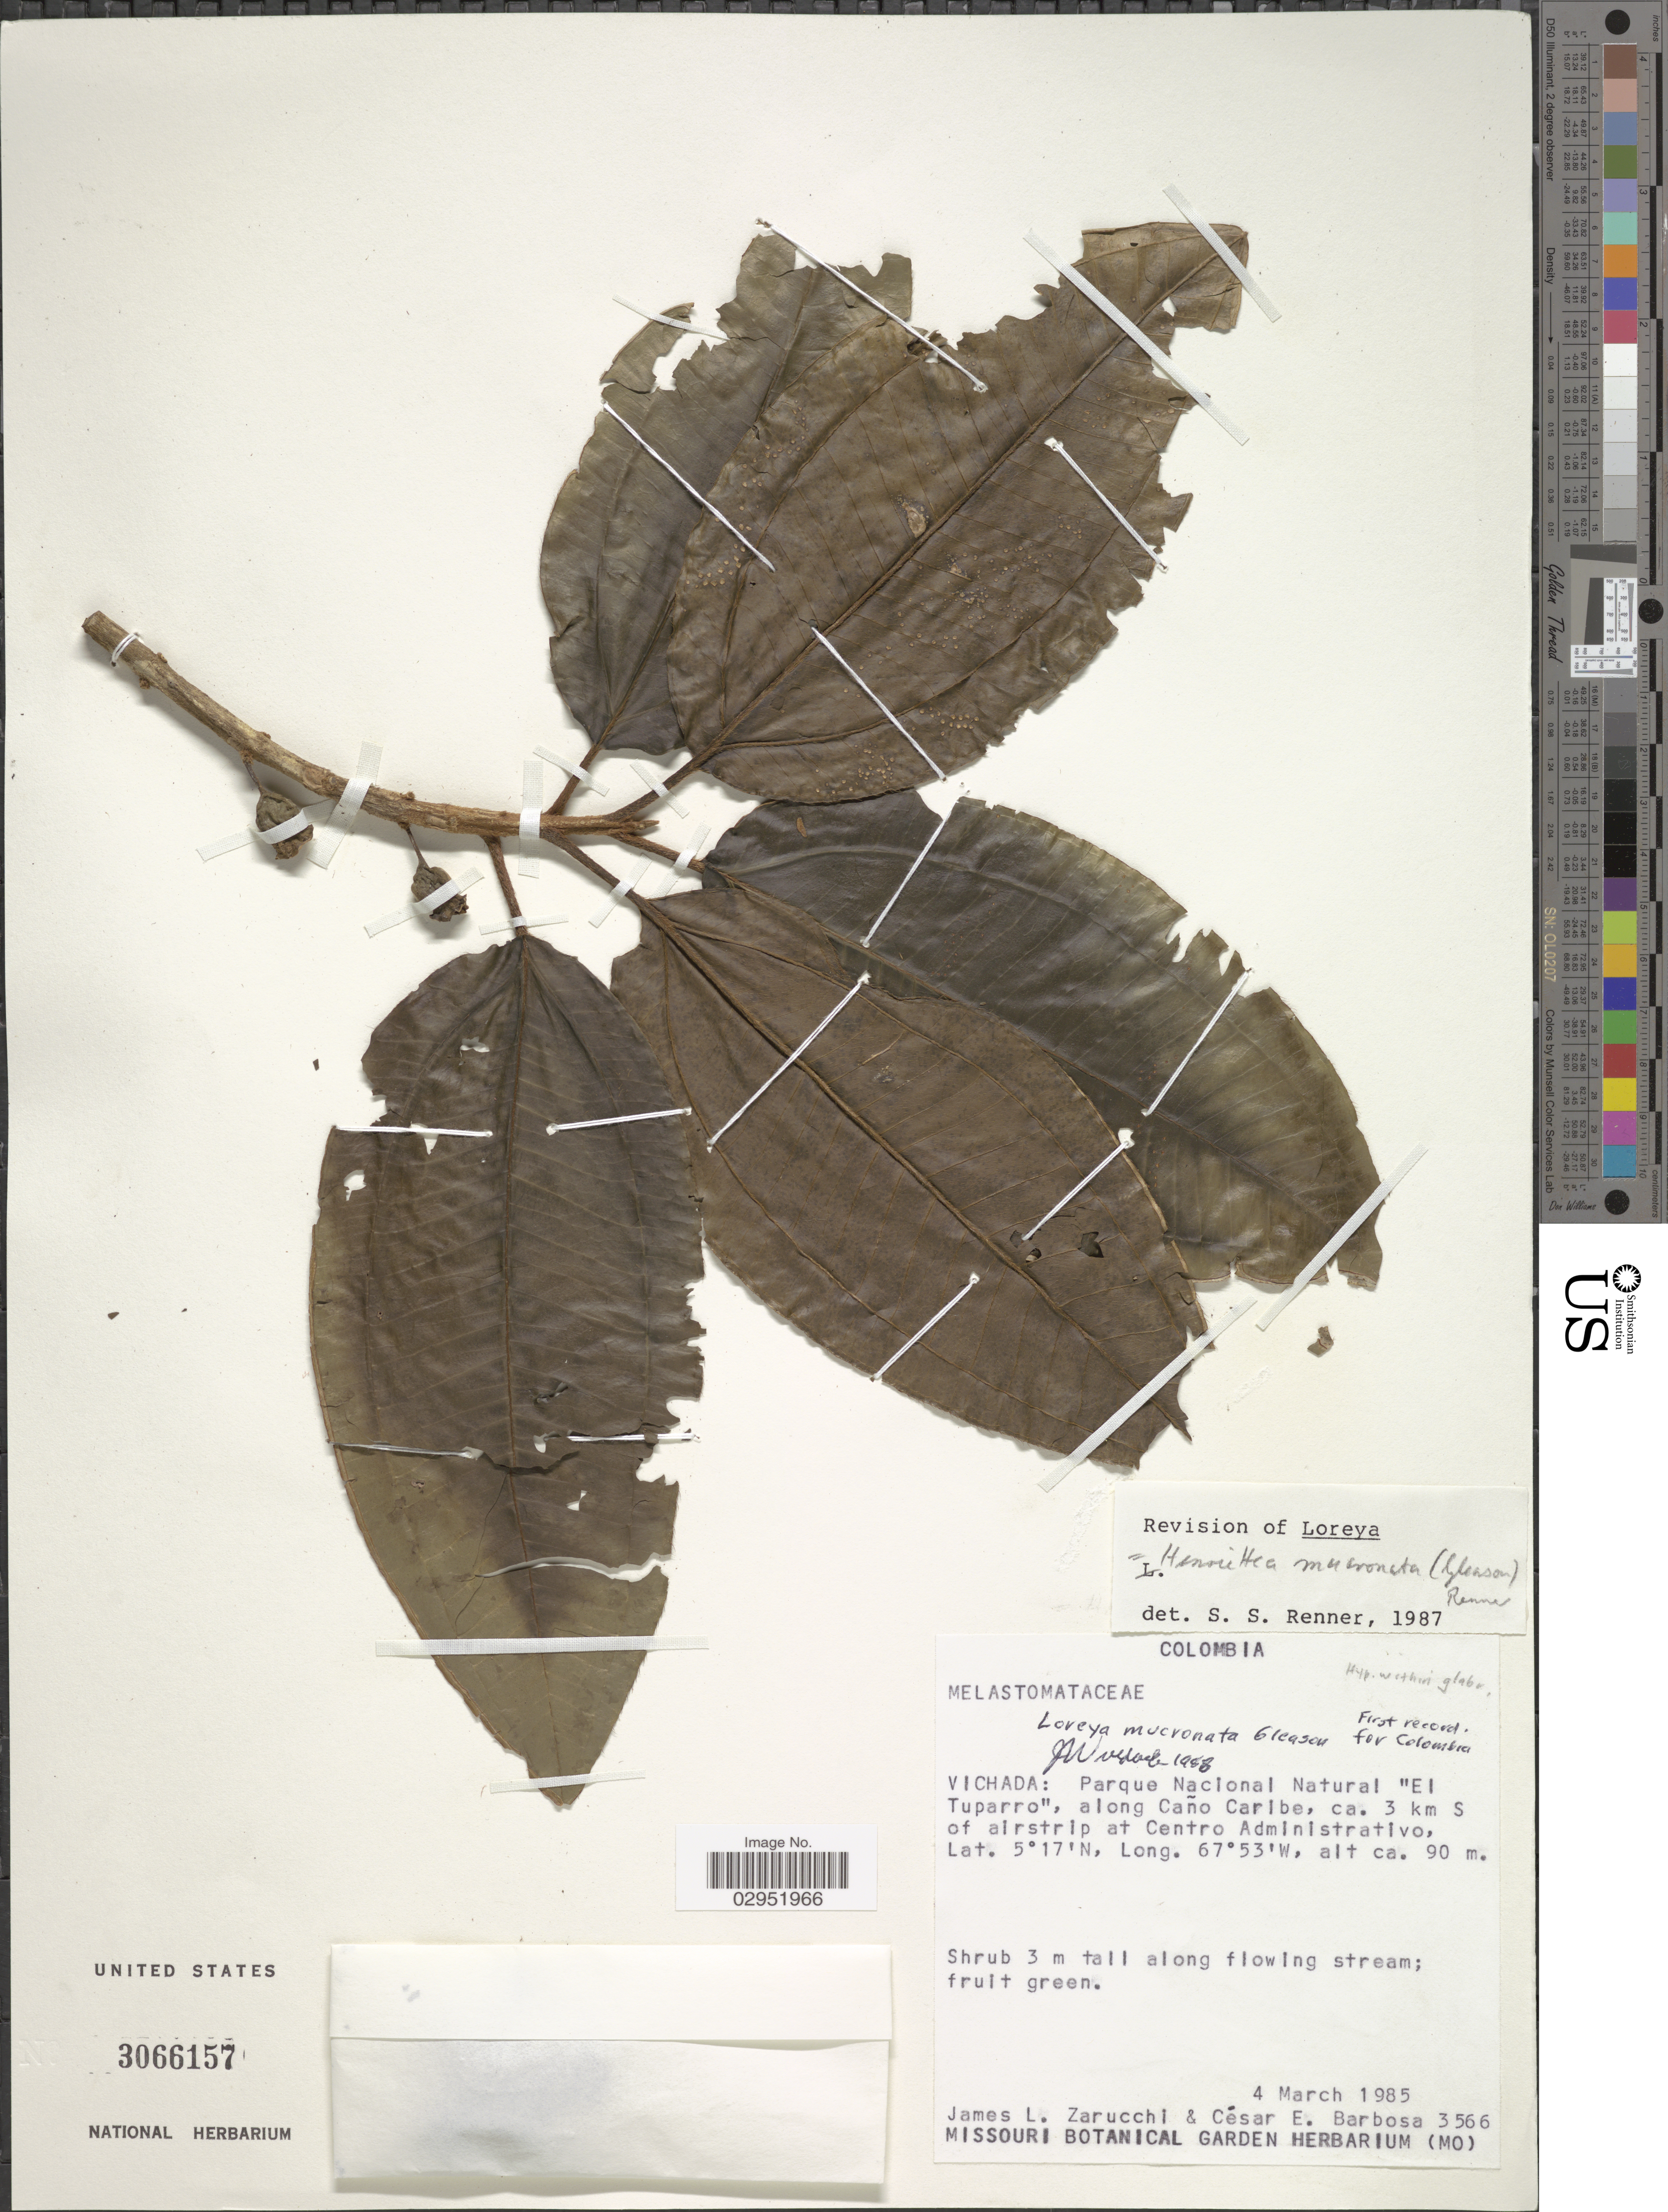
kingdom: Plantae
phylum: Tracheophyta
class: Magnoliopsida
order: Myrtales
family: Melastomataceae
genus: Henriettea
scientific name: Henriettea mucronata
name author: (Gleason) S.S. Renner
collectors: J. L. Zarucchi & C. E. Barbosa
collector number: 3566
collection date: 1985-03-04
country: Colombia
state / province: Vichada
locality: Parque Nacional Natural "El Tuparro", along Caño Caribe, ca. 3 km S of airstrip at Centro Administrativo.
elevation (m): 90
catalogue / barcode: US 3066157